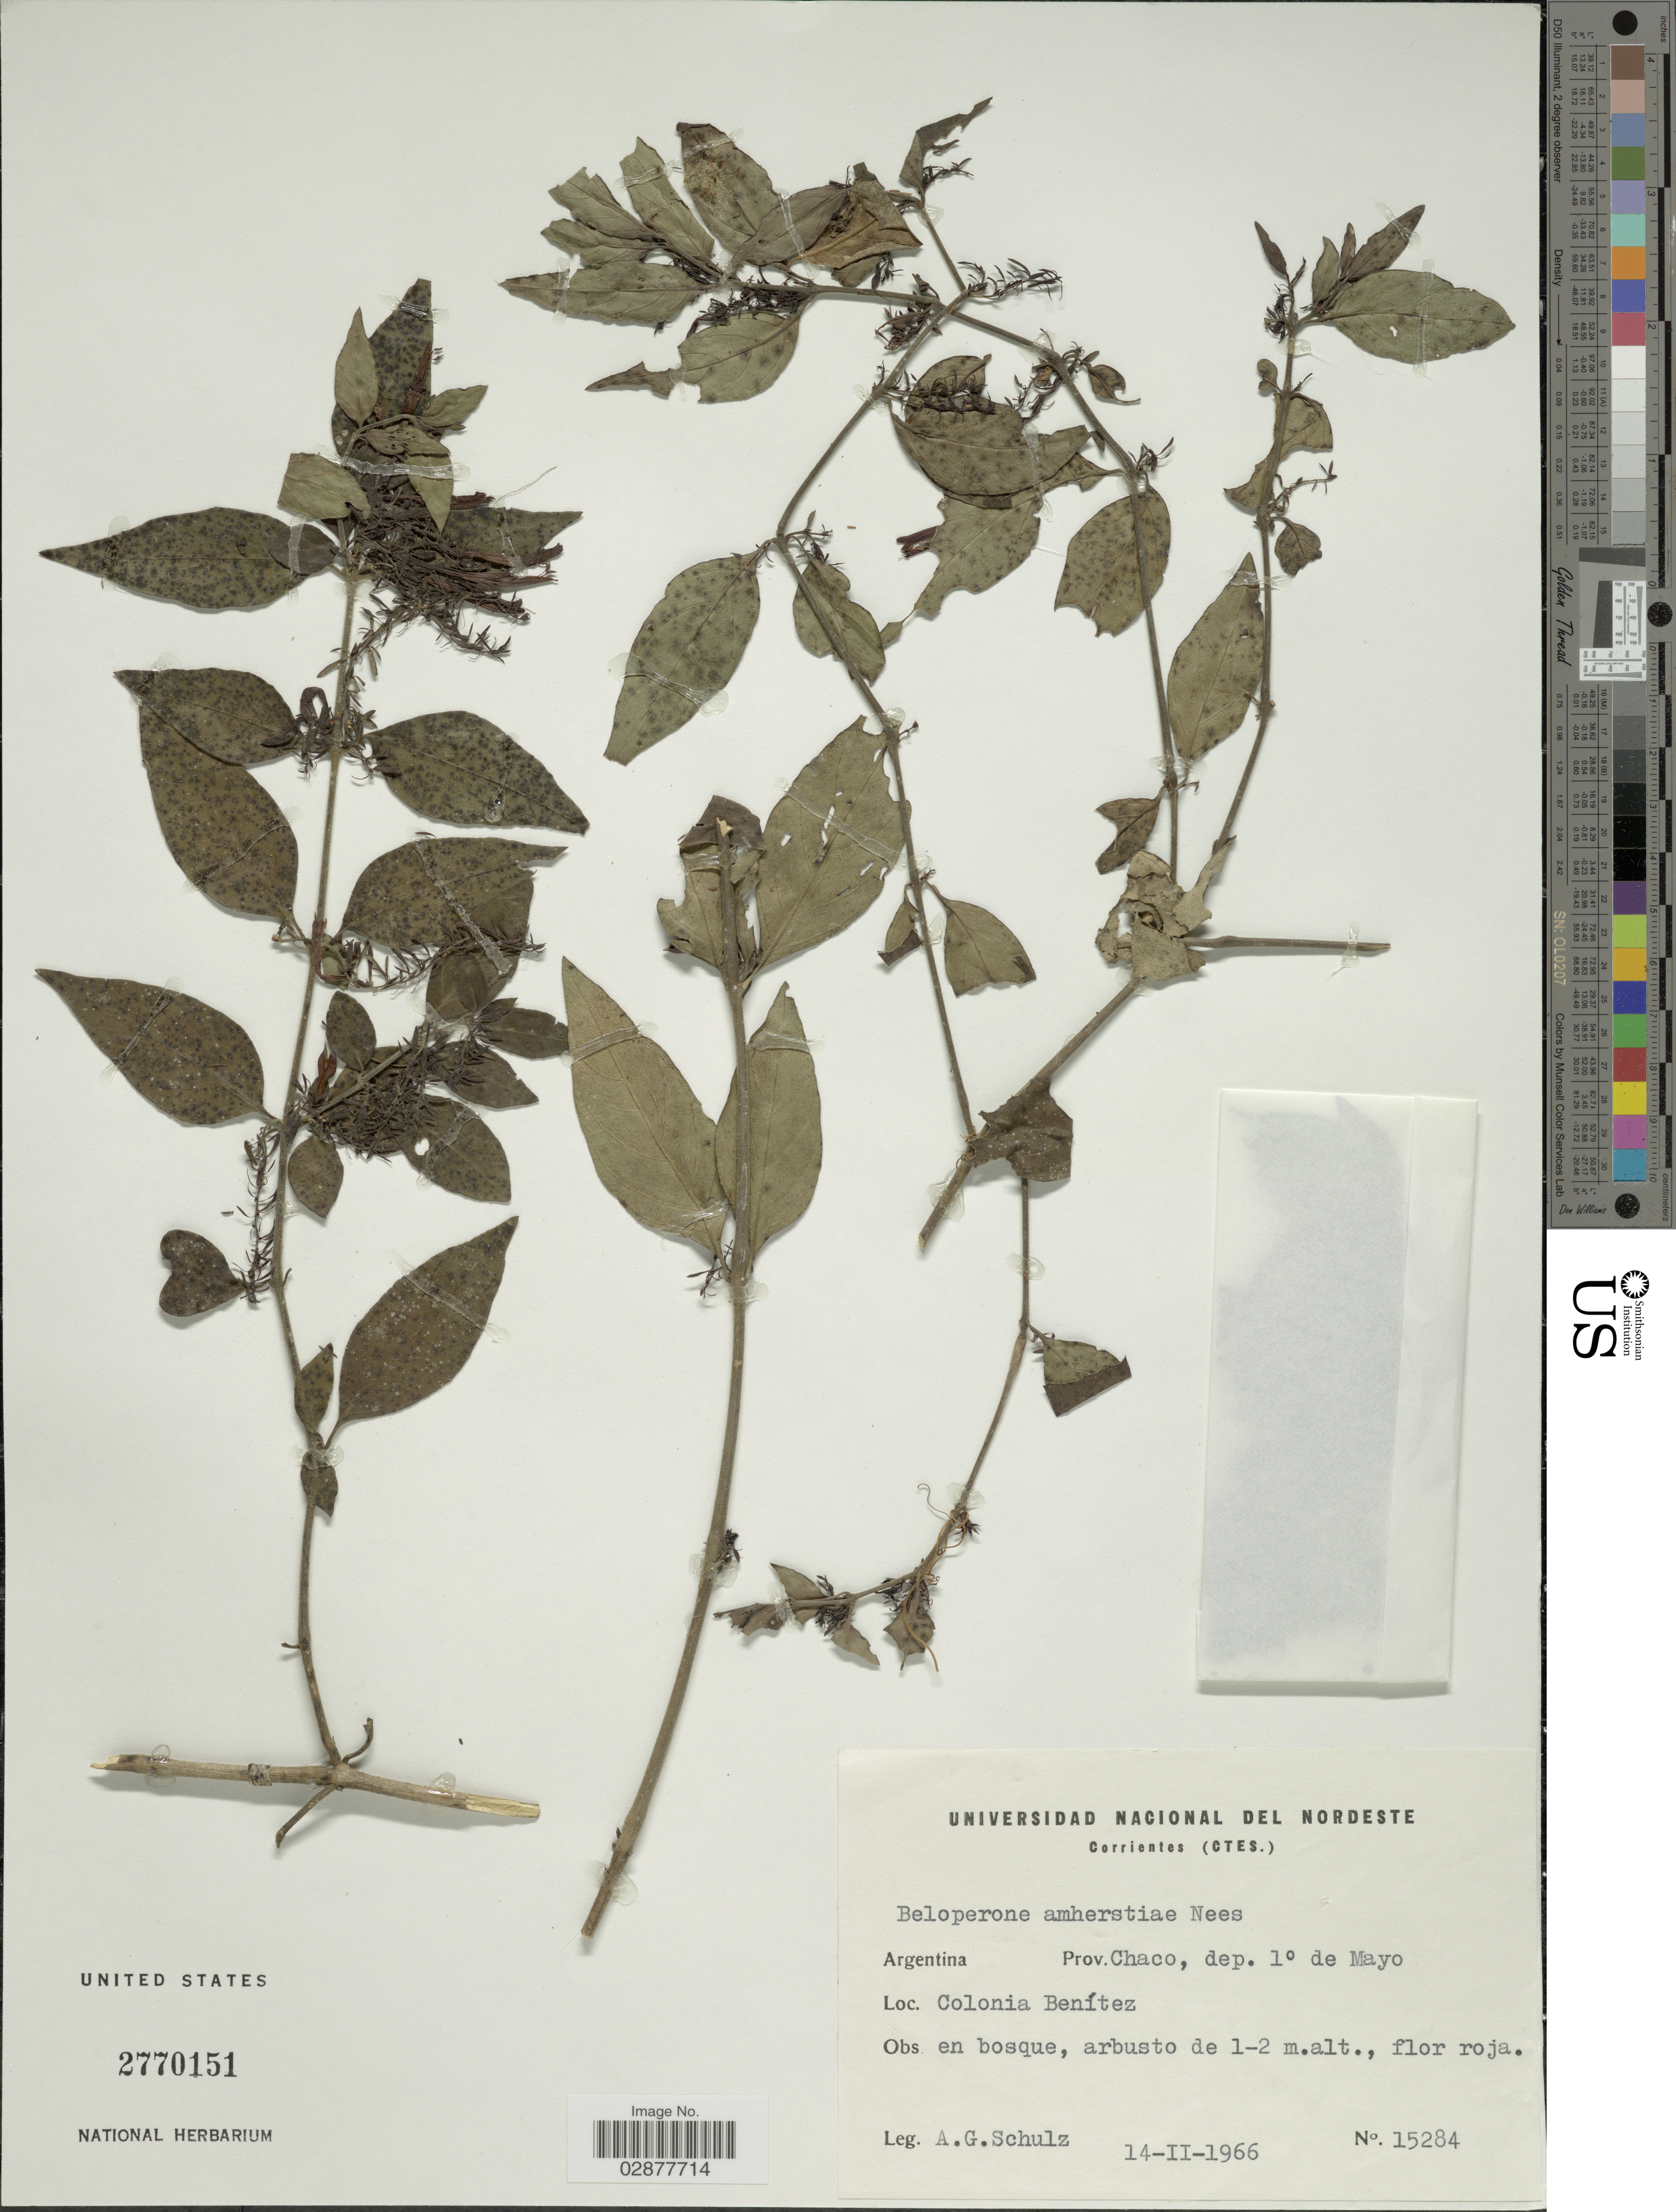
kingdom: Plantae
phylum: Tracheophyta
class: Magnoliopsida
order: Lamiales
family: Acanthaceae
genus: Justicia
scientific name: Justicia brasiliana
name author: Roth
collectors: A. G. Schulz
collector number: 15284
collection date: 1966-02-14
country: Argentina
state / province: Chaco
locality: Prov. Chaco, dep. 1° de Mayo. Colonia Benítez.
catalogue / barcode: US 2770151